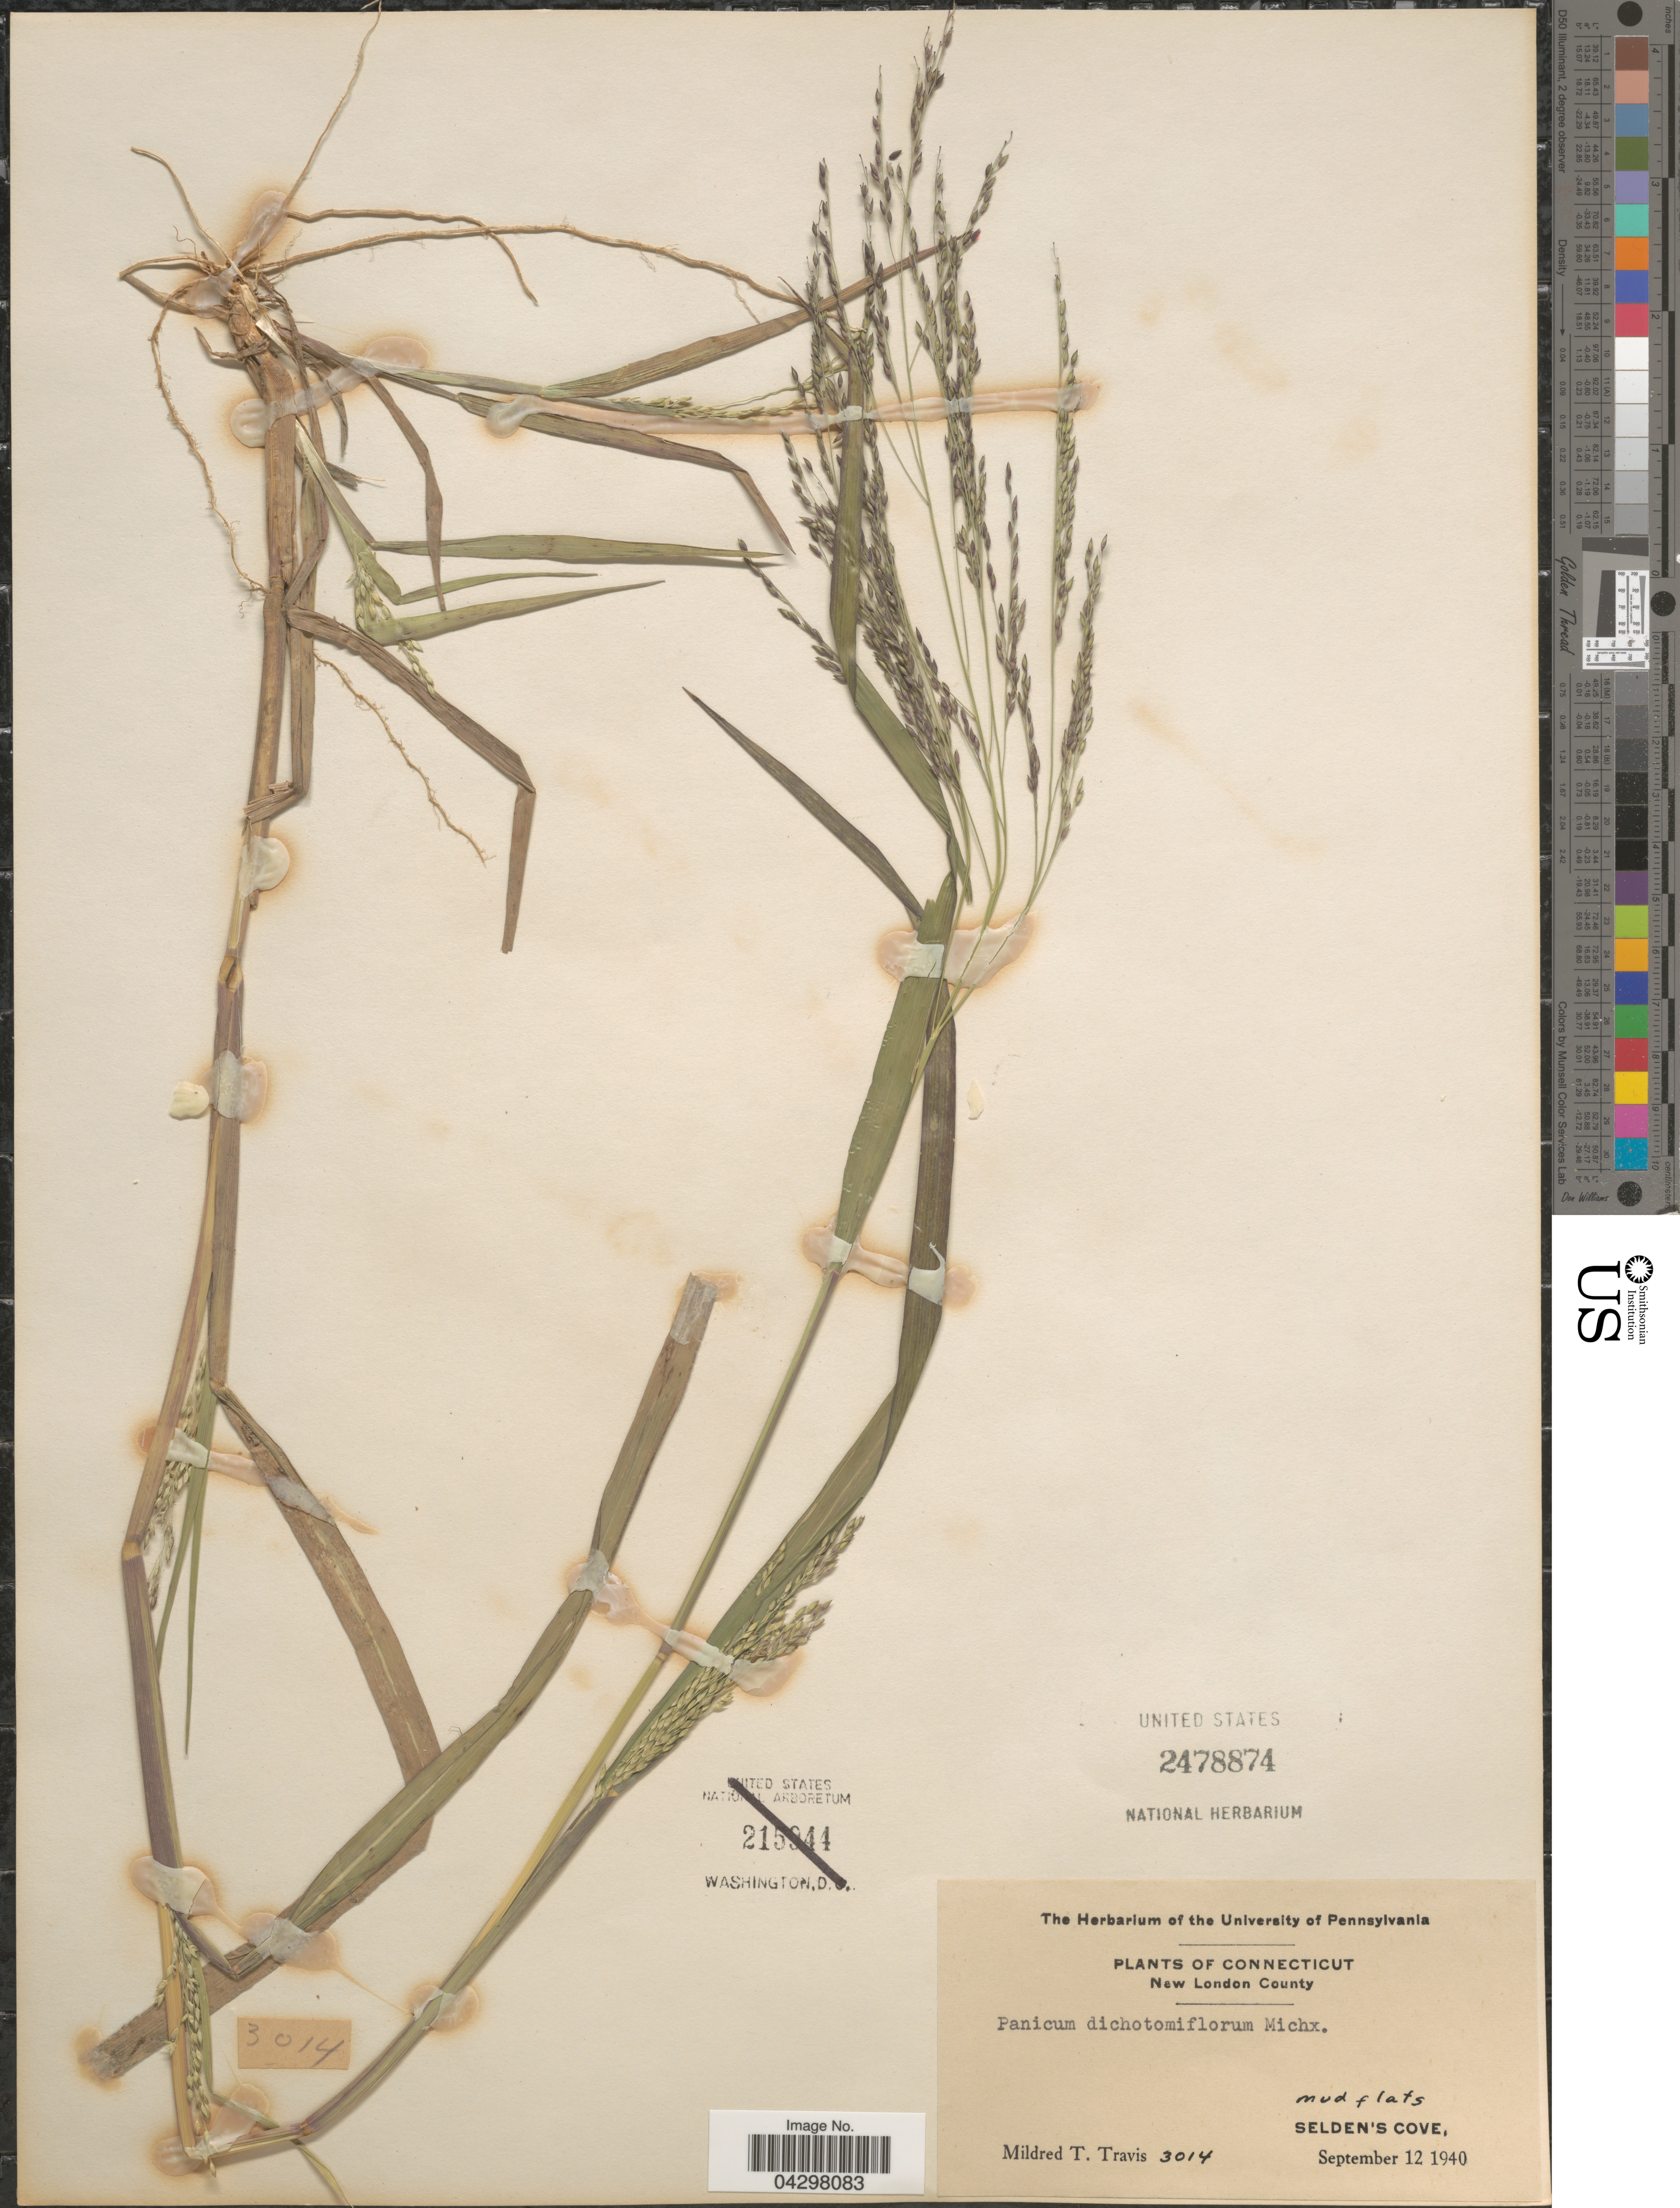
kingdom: Plantae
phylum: Tracheophyta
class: Liliopsida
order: Poales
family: Poaceae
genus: Panicum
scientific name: Panicum dichotomiflorum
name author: Michx.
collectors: M. Travis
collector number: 3014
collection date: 1940-09-12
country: United States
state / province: Connecticut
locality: New London County. Selden's Cove.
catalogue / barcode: US 2478874